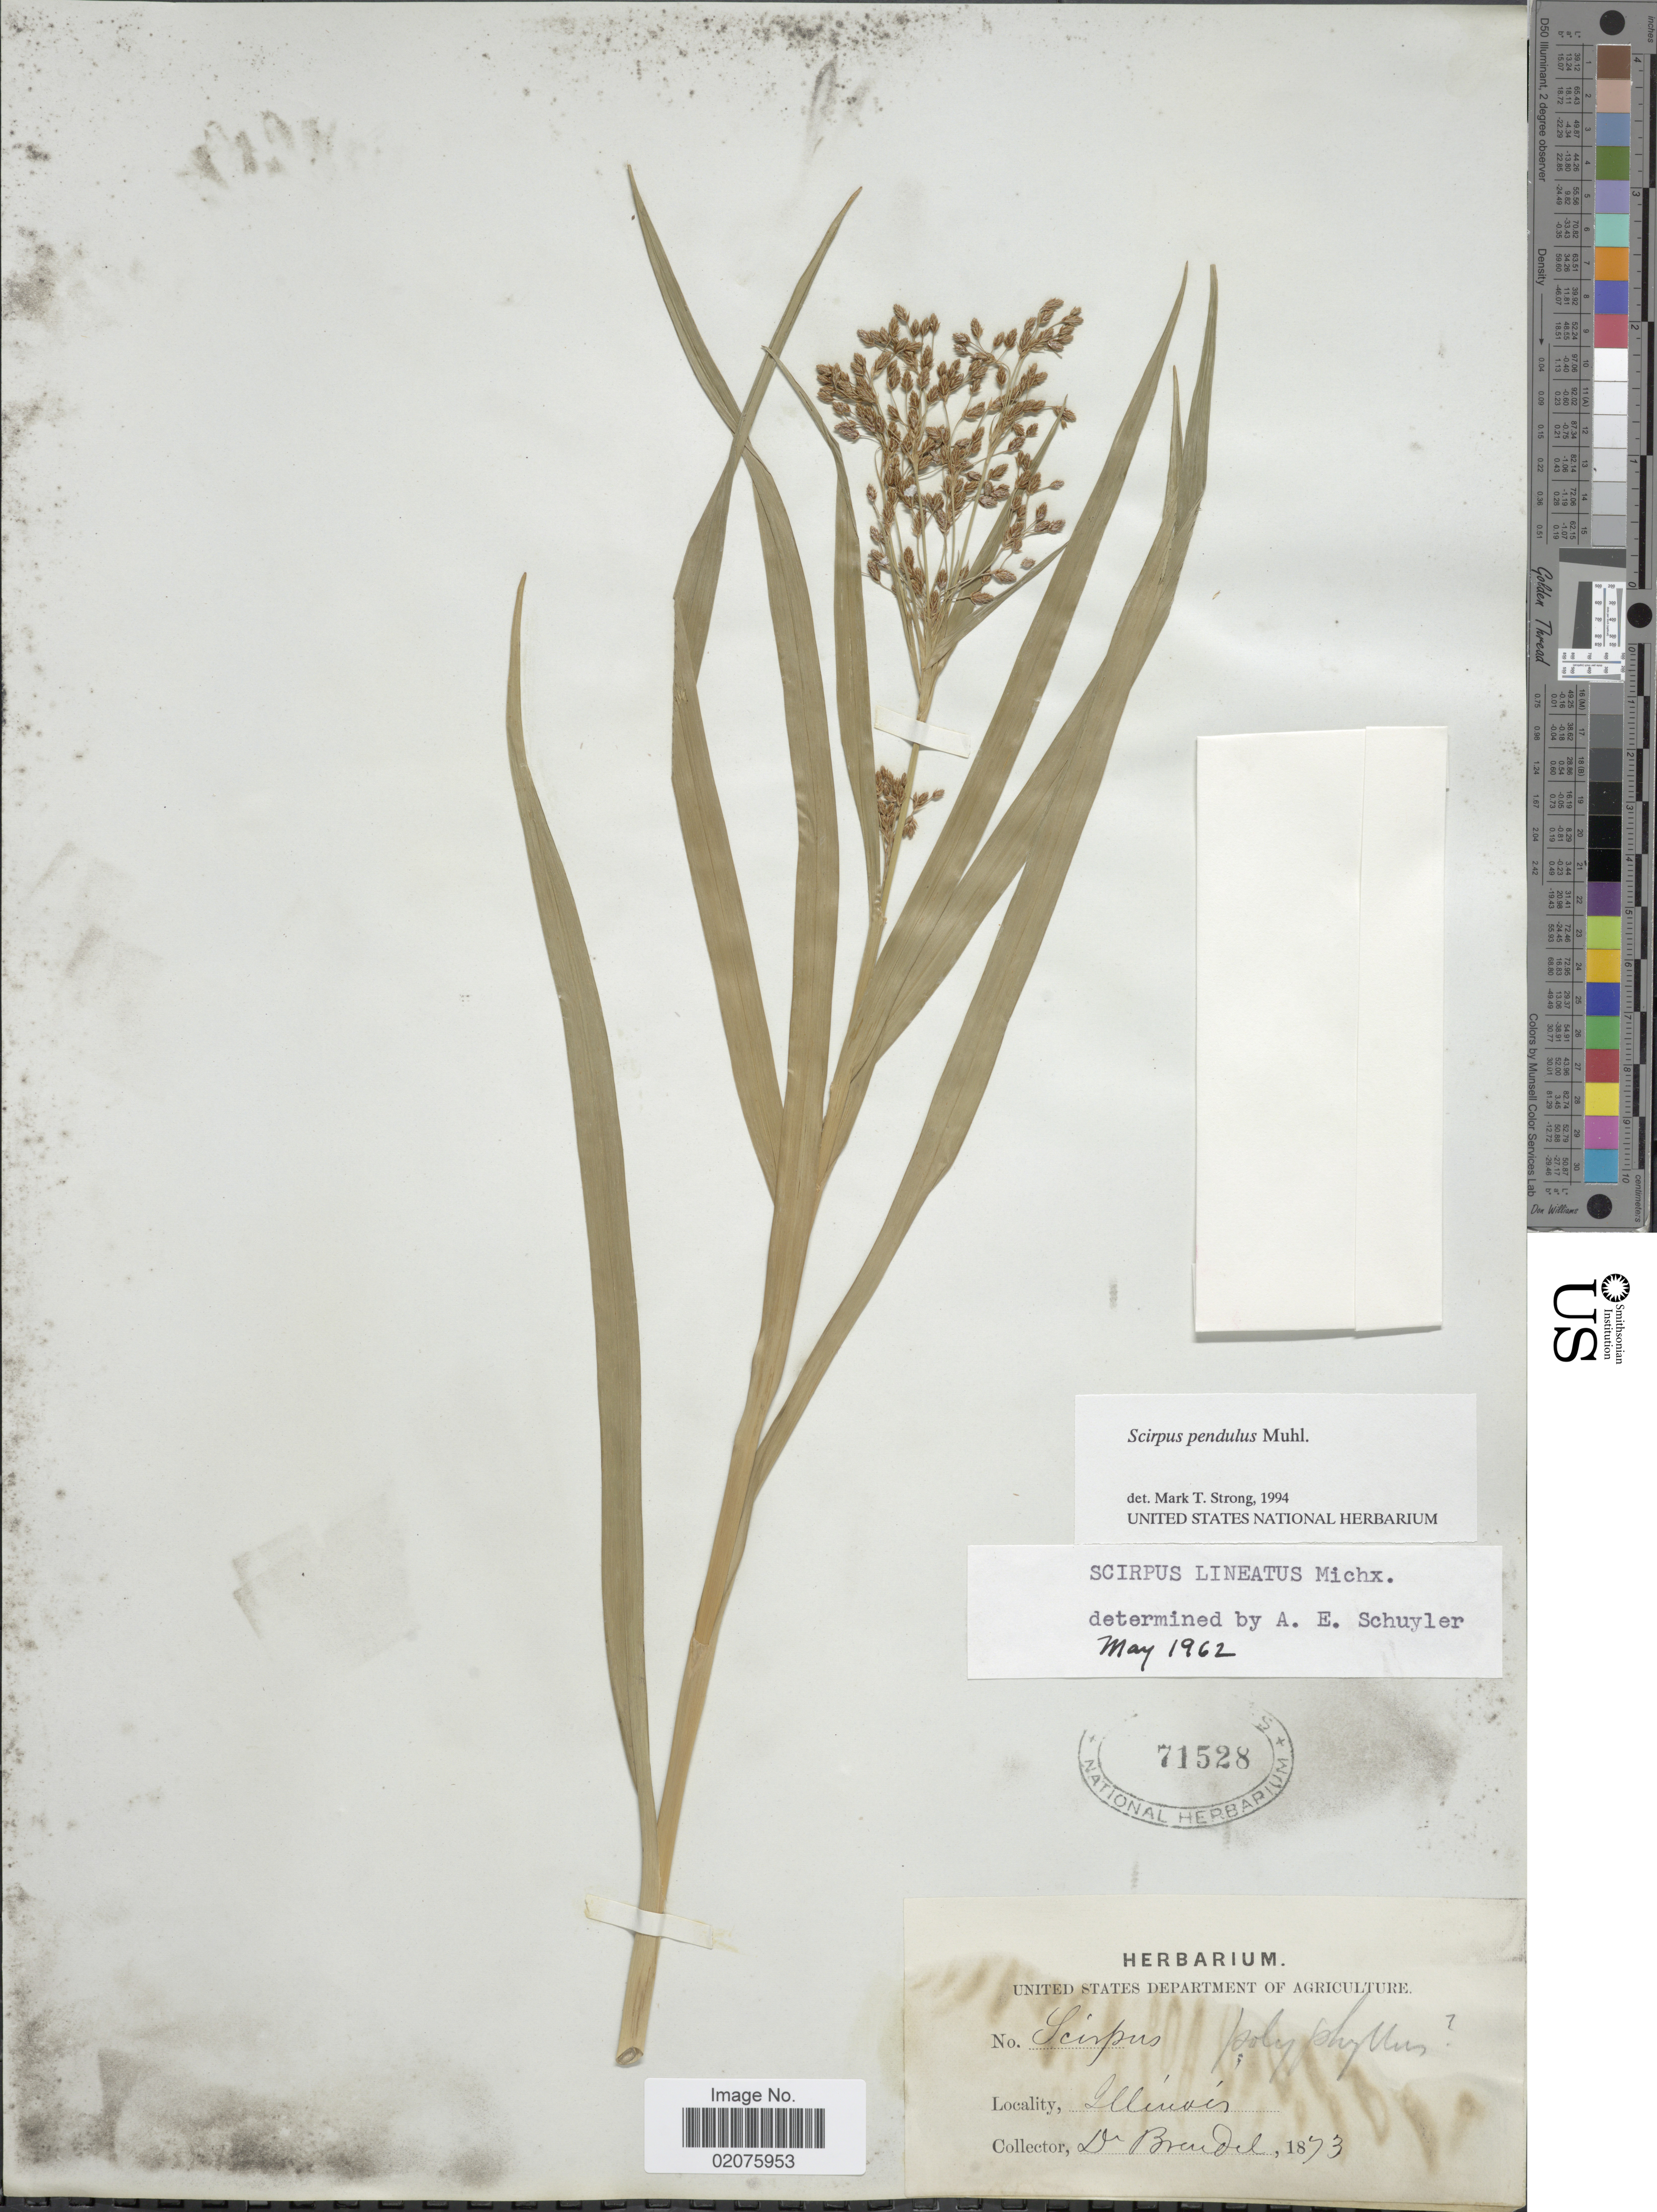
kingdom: Plantae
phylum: Tracheophyta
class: Liliopsida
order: Poales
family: Cyperaceae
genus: Scirpus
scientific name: Scirpus pendulus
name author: Muhl.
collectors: -. Brendel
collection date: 1873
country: United States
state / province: Illinois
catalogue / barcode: US 71528